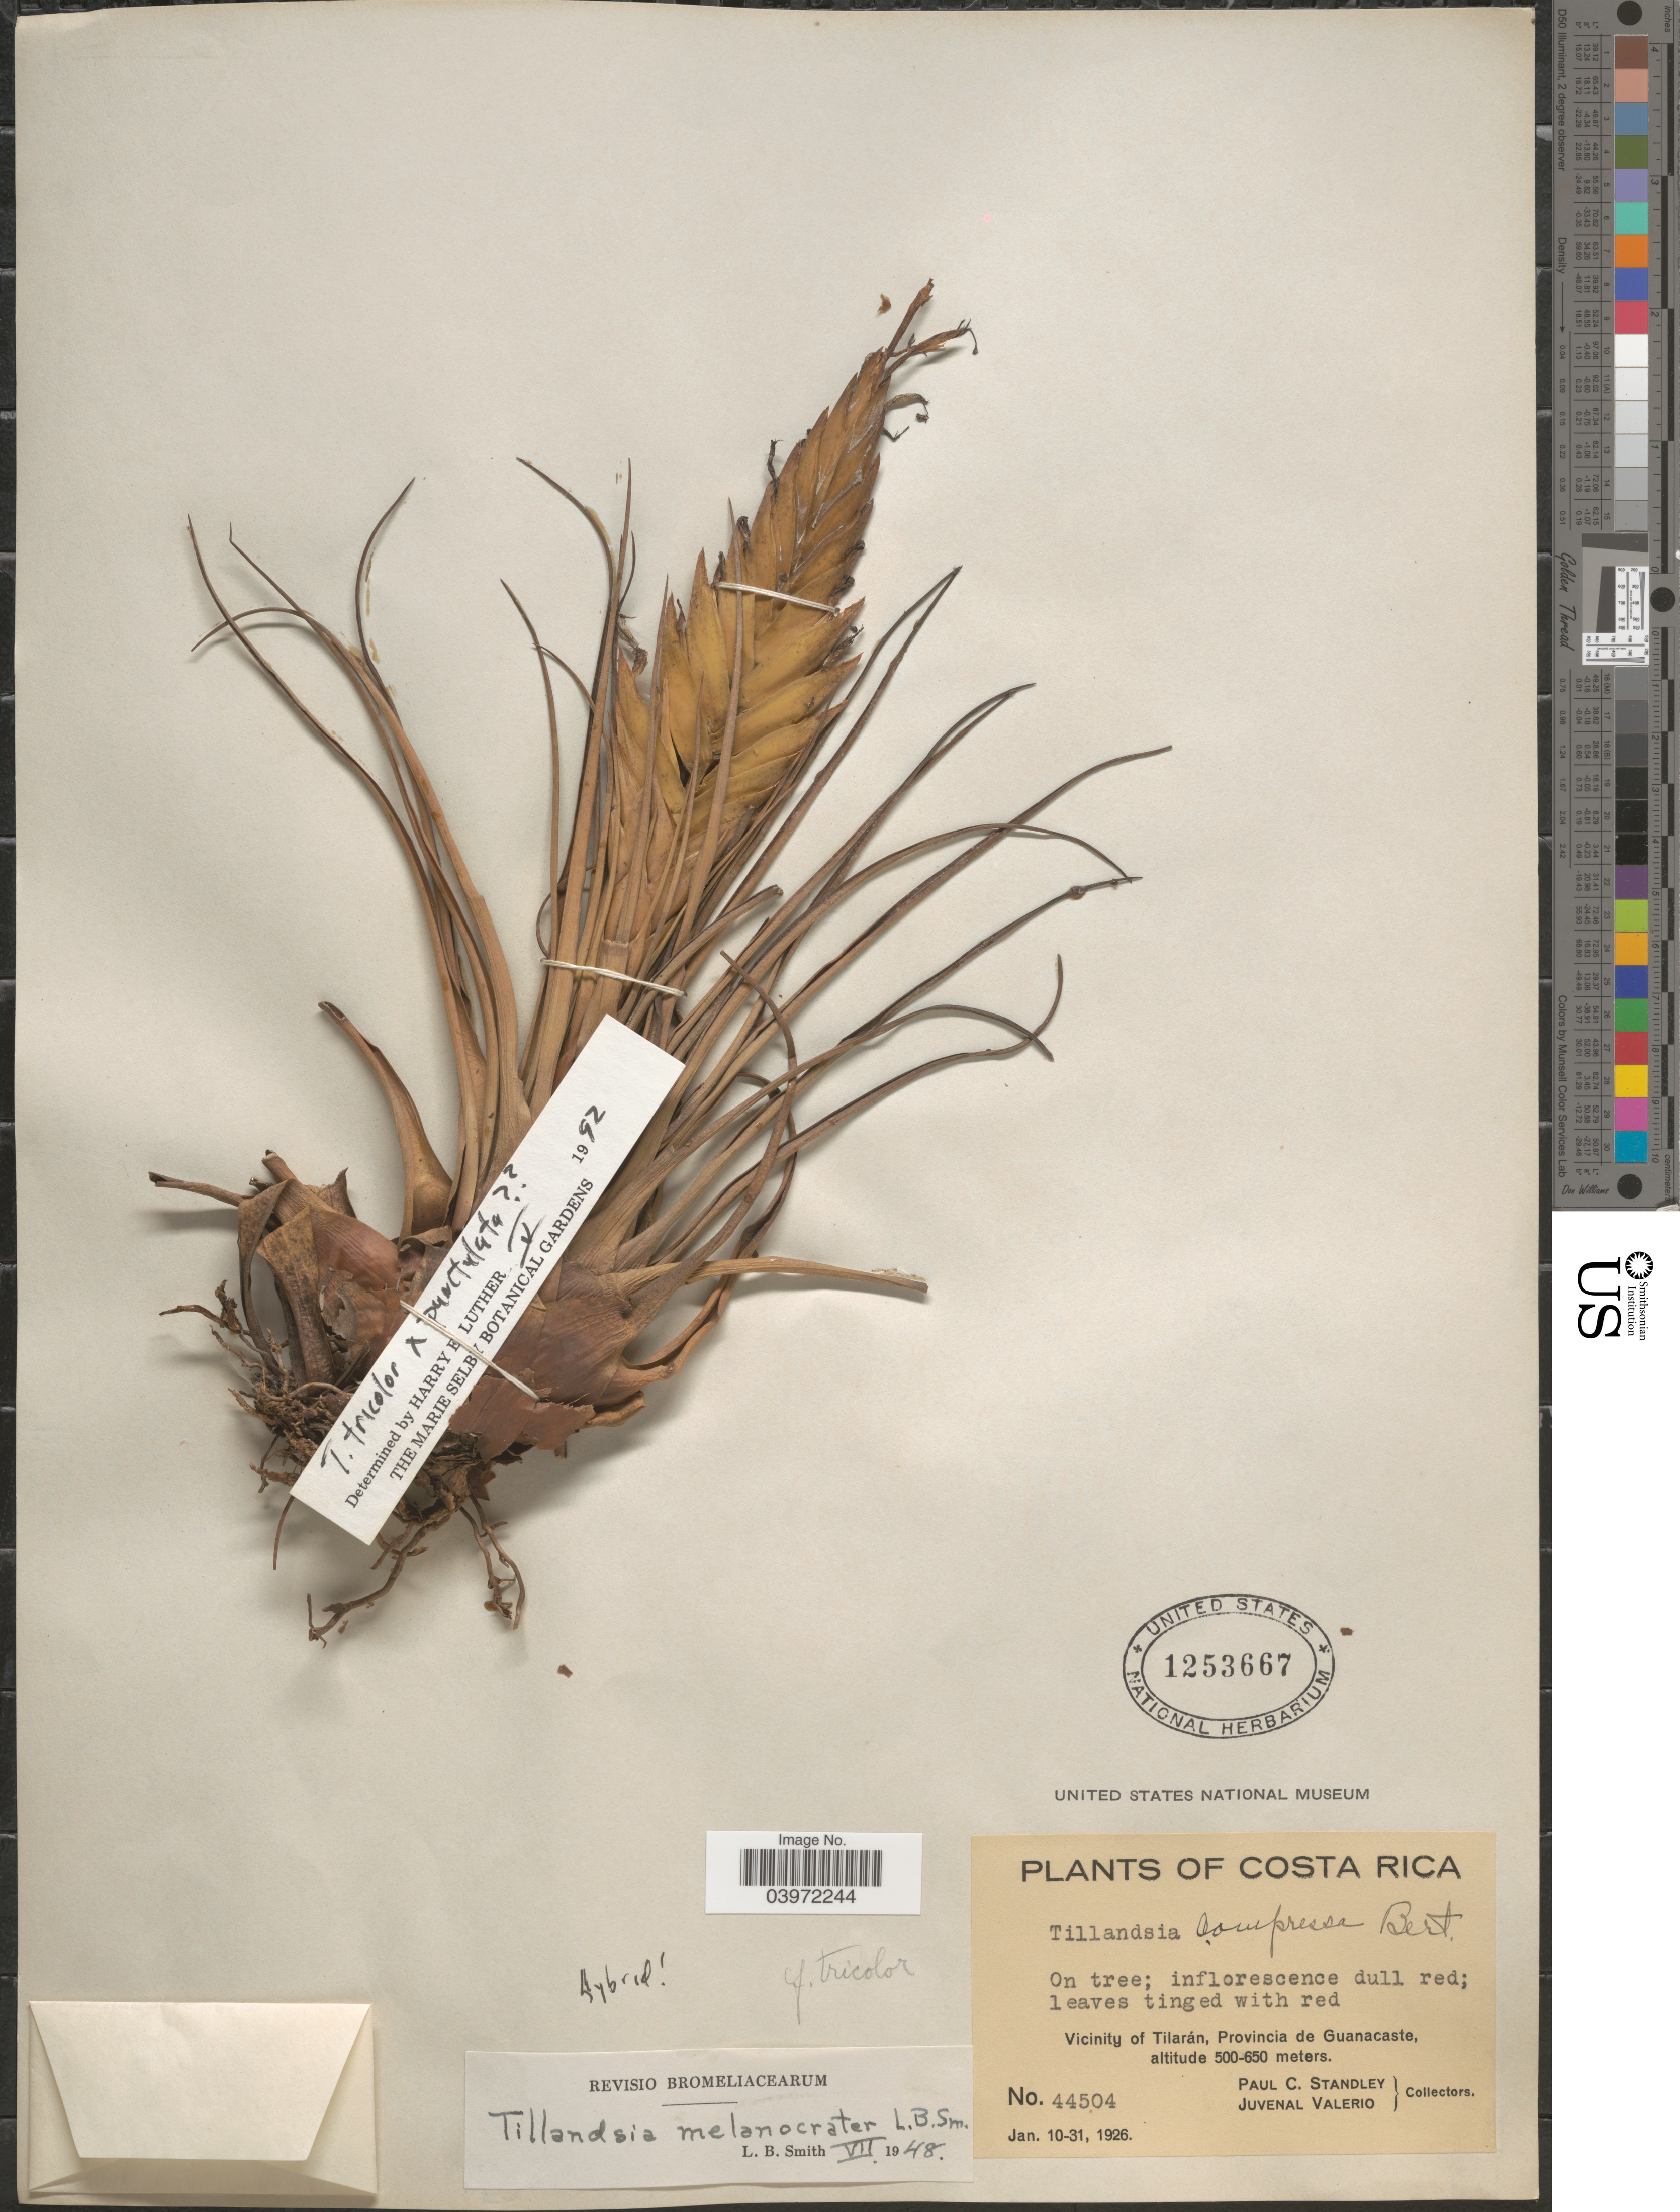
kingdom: Plantae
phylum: Tracheophyta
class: Liliopsida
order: Poales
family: Bromeliaceae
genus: Tillandsia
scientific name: Tillandsia tricolor x T. punctulata Schltdl. & Cham.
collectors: P. C. Standley & J. Valerio R.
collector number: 44504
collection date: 1926-01-10/1926-01-31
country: Costa Rica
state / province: Guanacaste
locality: Vicinity of Tilarán.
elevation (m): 500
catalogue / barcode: US 1253667